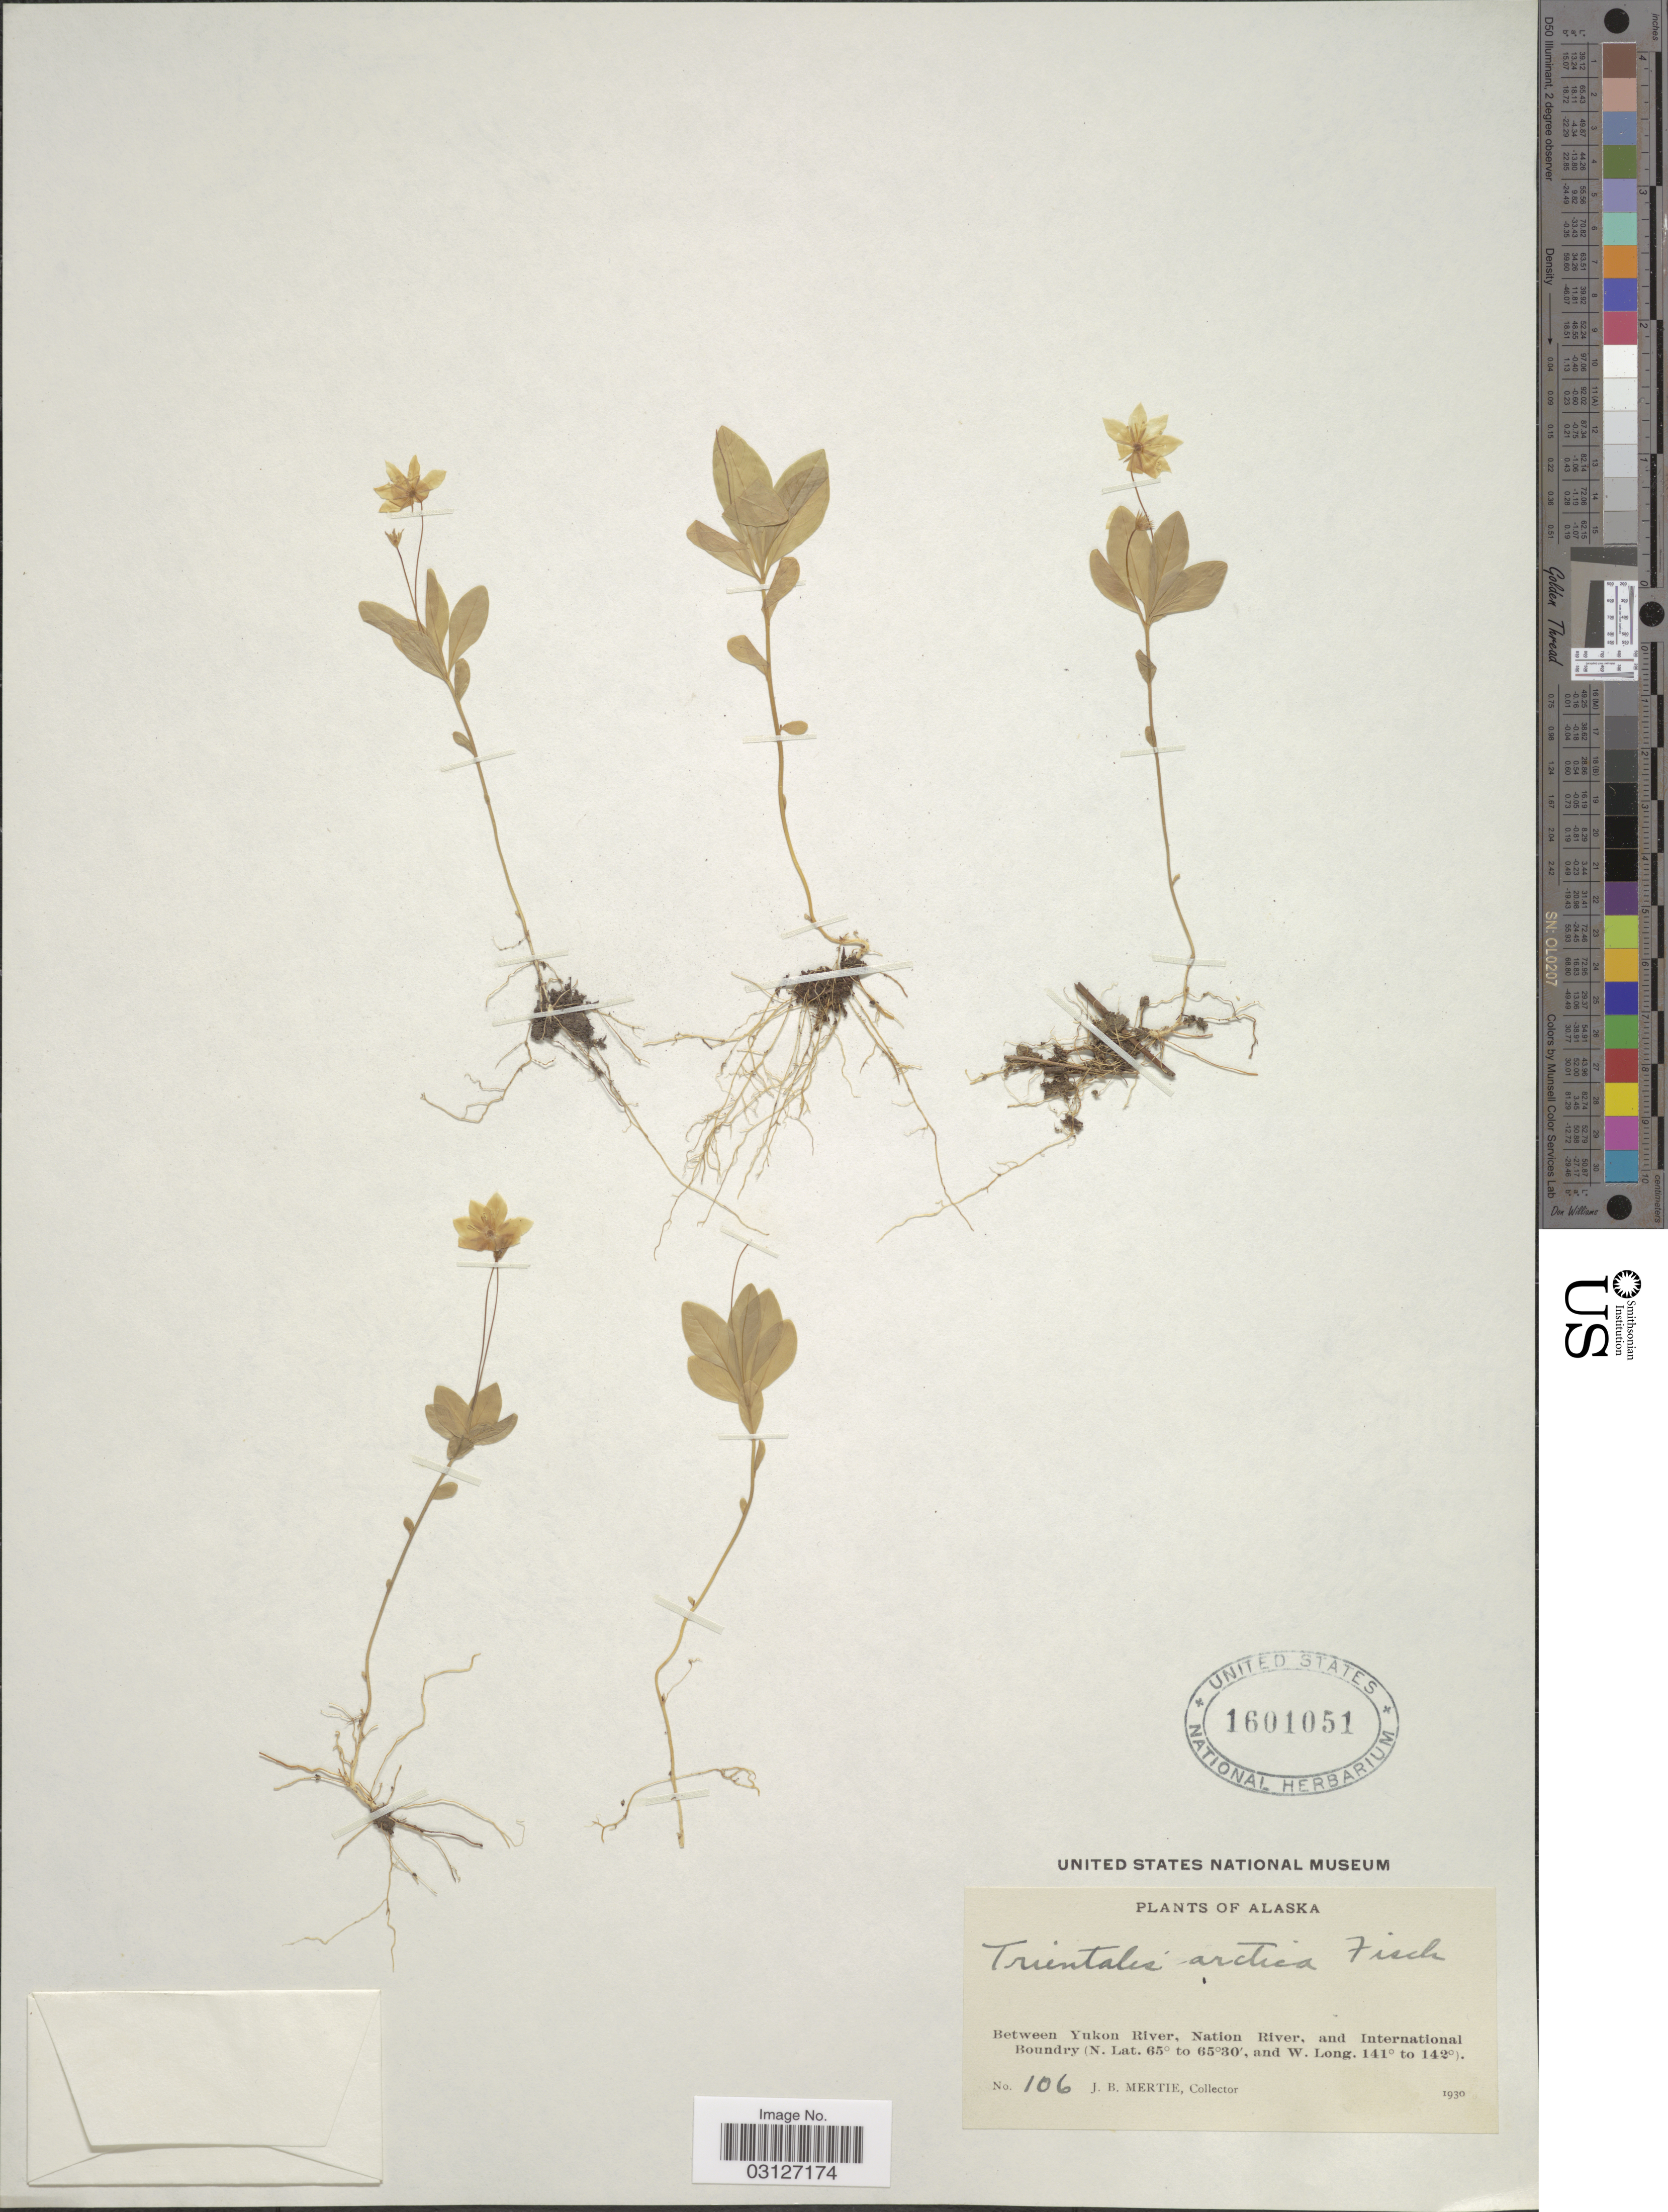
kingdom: Plantae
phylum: Tracheophyta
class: Magnoliopsida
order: Ericales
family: Primulaceae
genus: Trientalis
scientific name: Trientalis europaea subsp. arctica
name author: (Fisch. ex Hook.) Hultén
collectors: J. Mertie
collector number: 106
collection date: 1930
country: United States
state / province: Alaska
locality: Between Yukon River, Nation River, and International Boundary.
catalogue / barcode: US 1601051